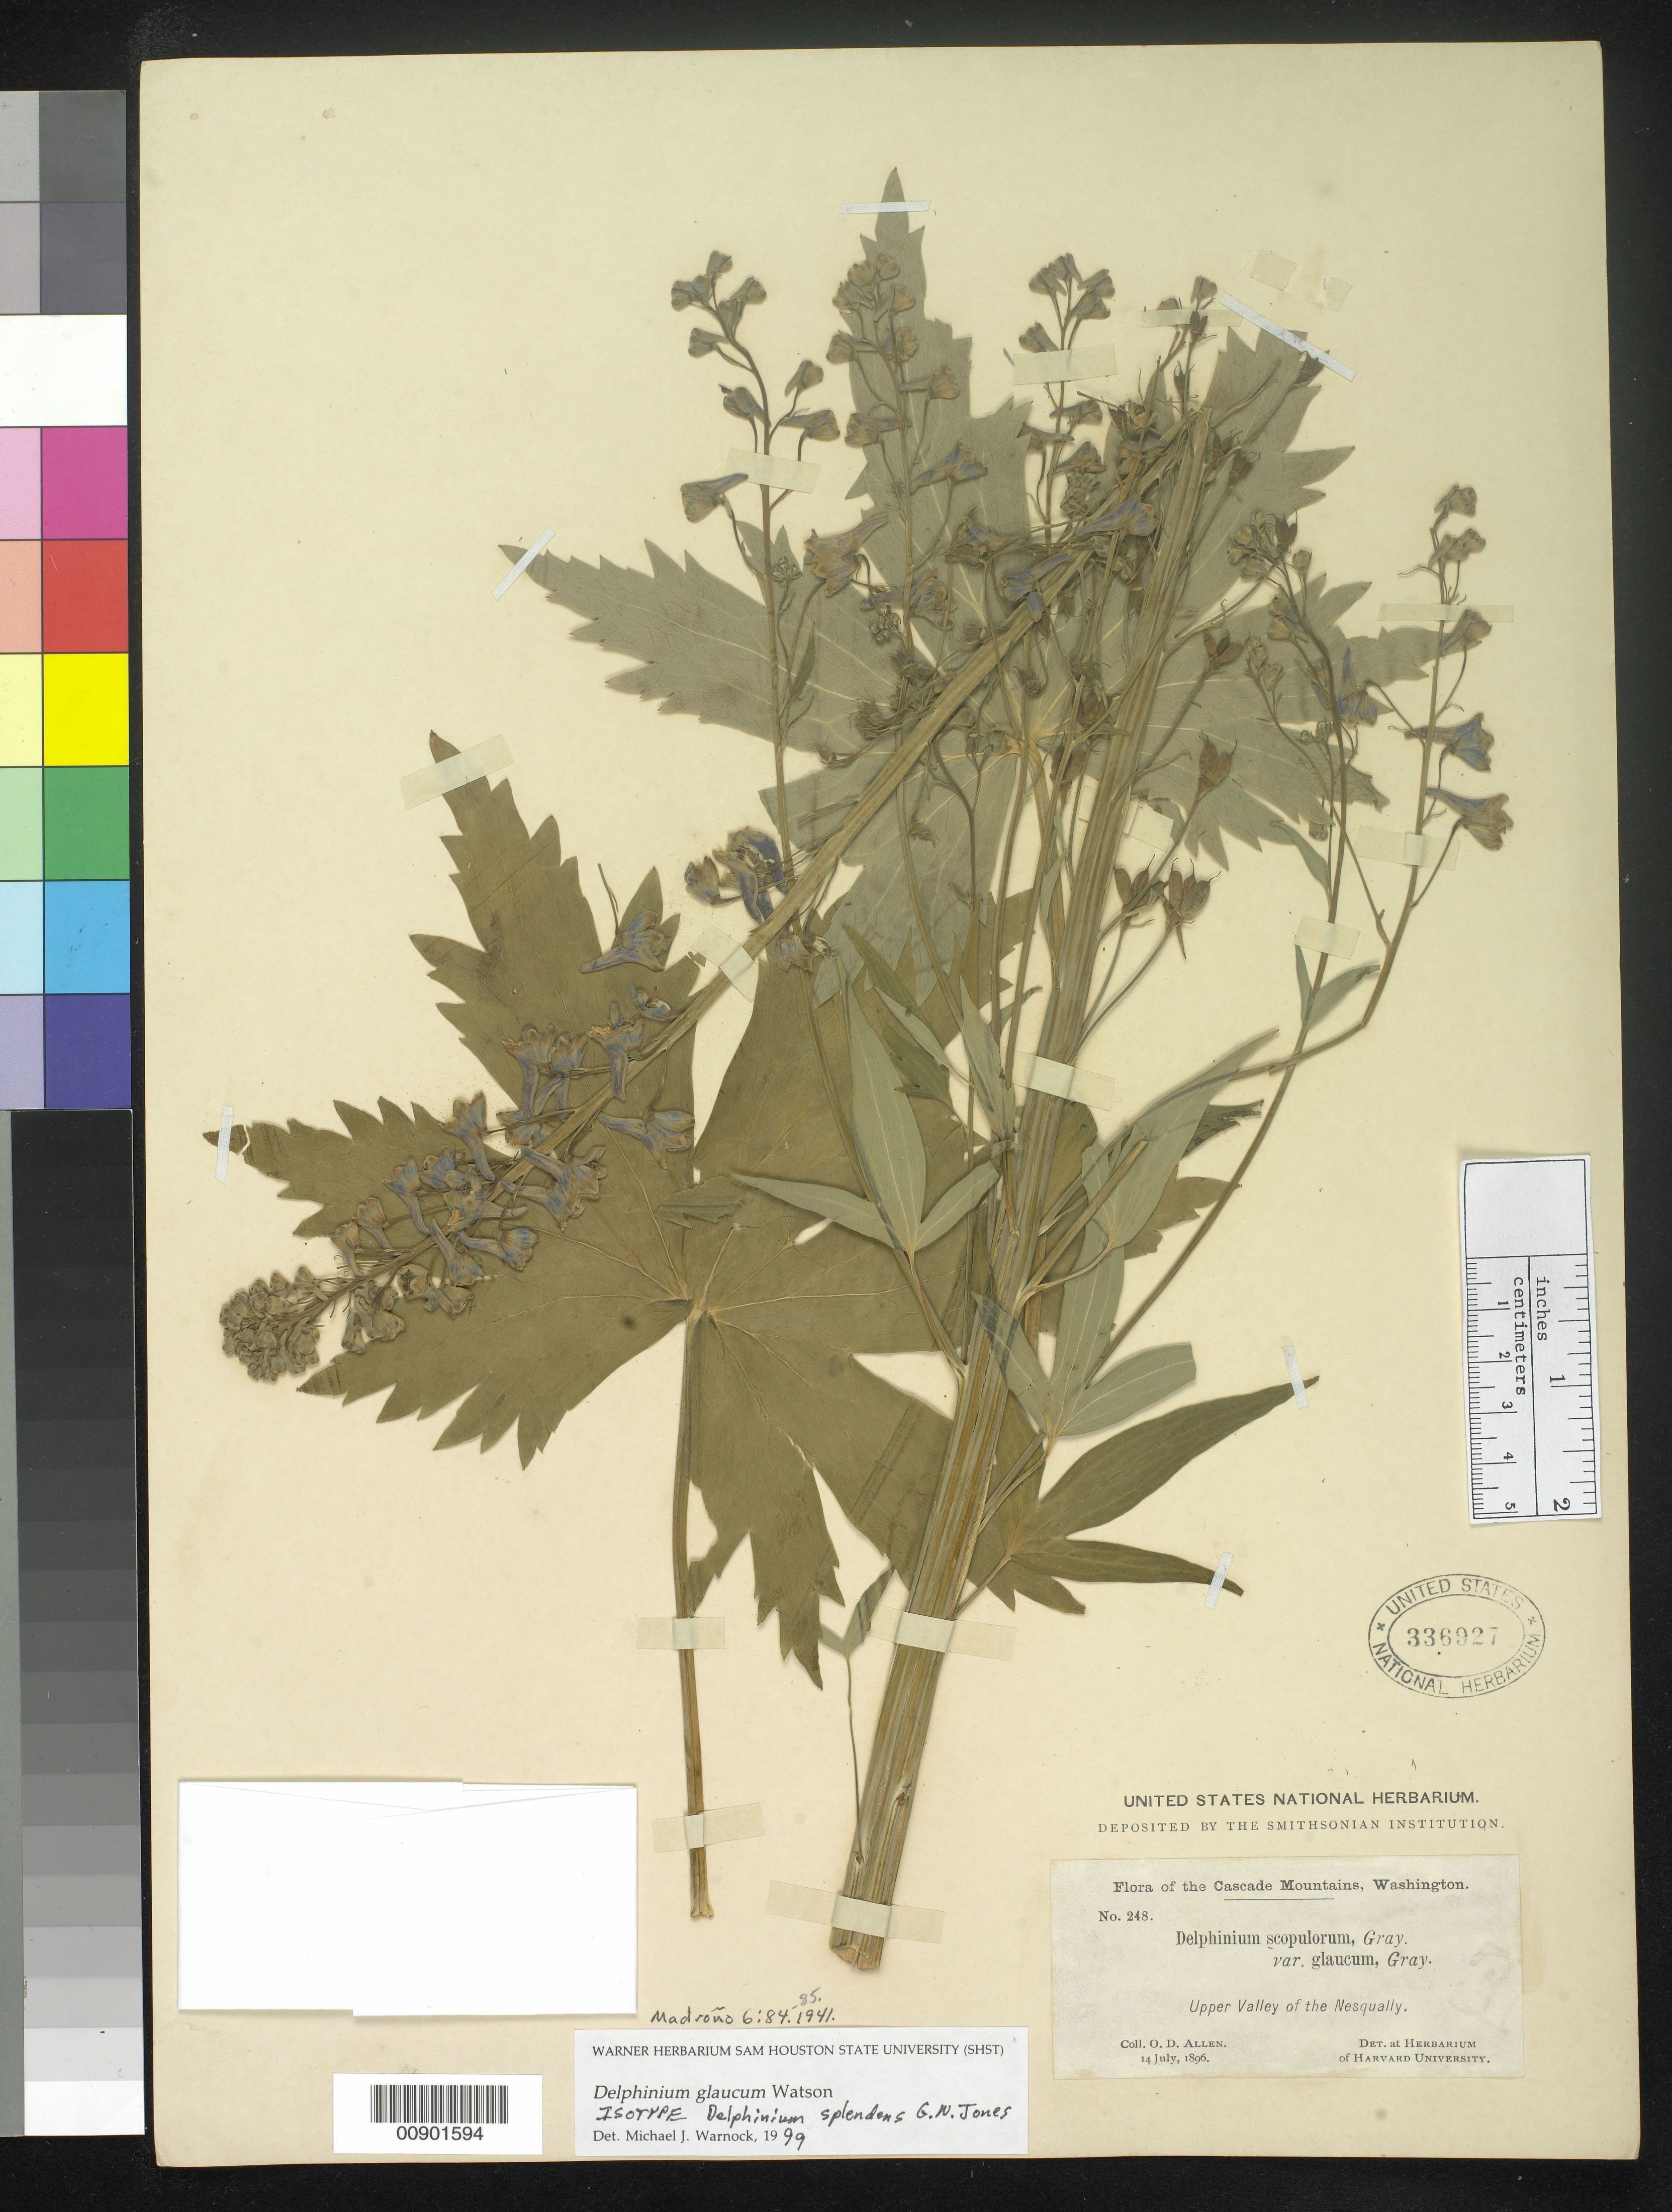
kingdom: Plantae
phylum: Tracheophyta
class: Magnoliopsida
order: Ranunculales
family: Ranunculaceae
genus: Delphinium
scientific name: Delphinium splendens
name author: G.N. Jones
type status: Isotype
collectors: O. D. Allen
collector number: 248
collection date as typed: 14 Jul 1896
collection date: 1896-07-14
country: United States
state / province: Washington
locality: Cascade Mountains [protologue, Mt. Rainier], upper valley of the Nesqually.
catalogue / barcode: US 336927